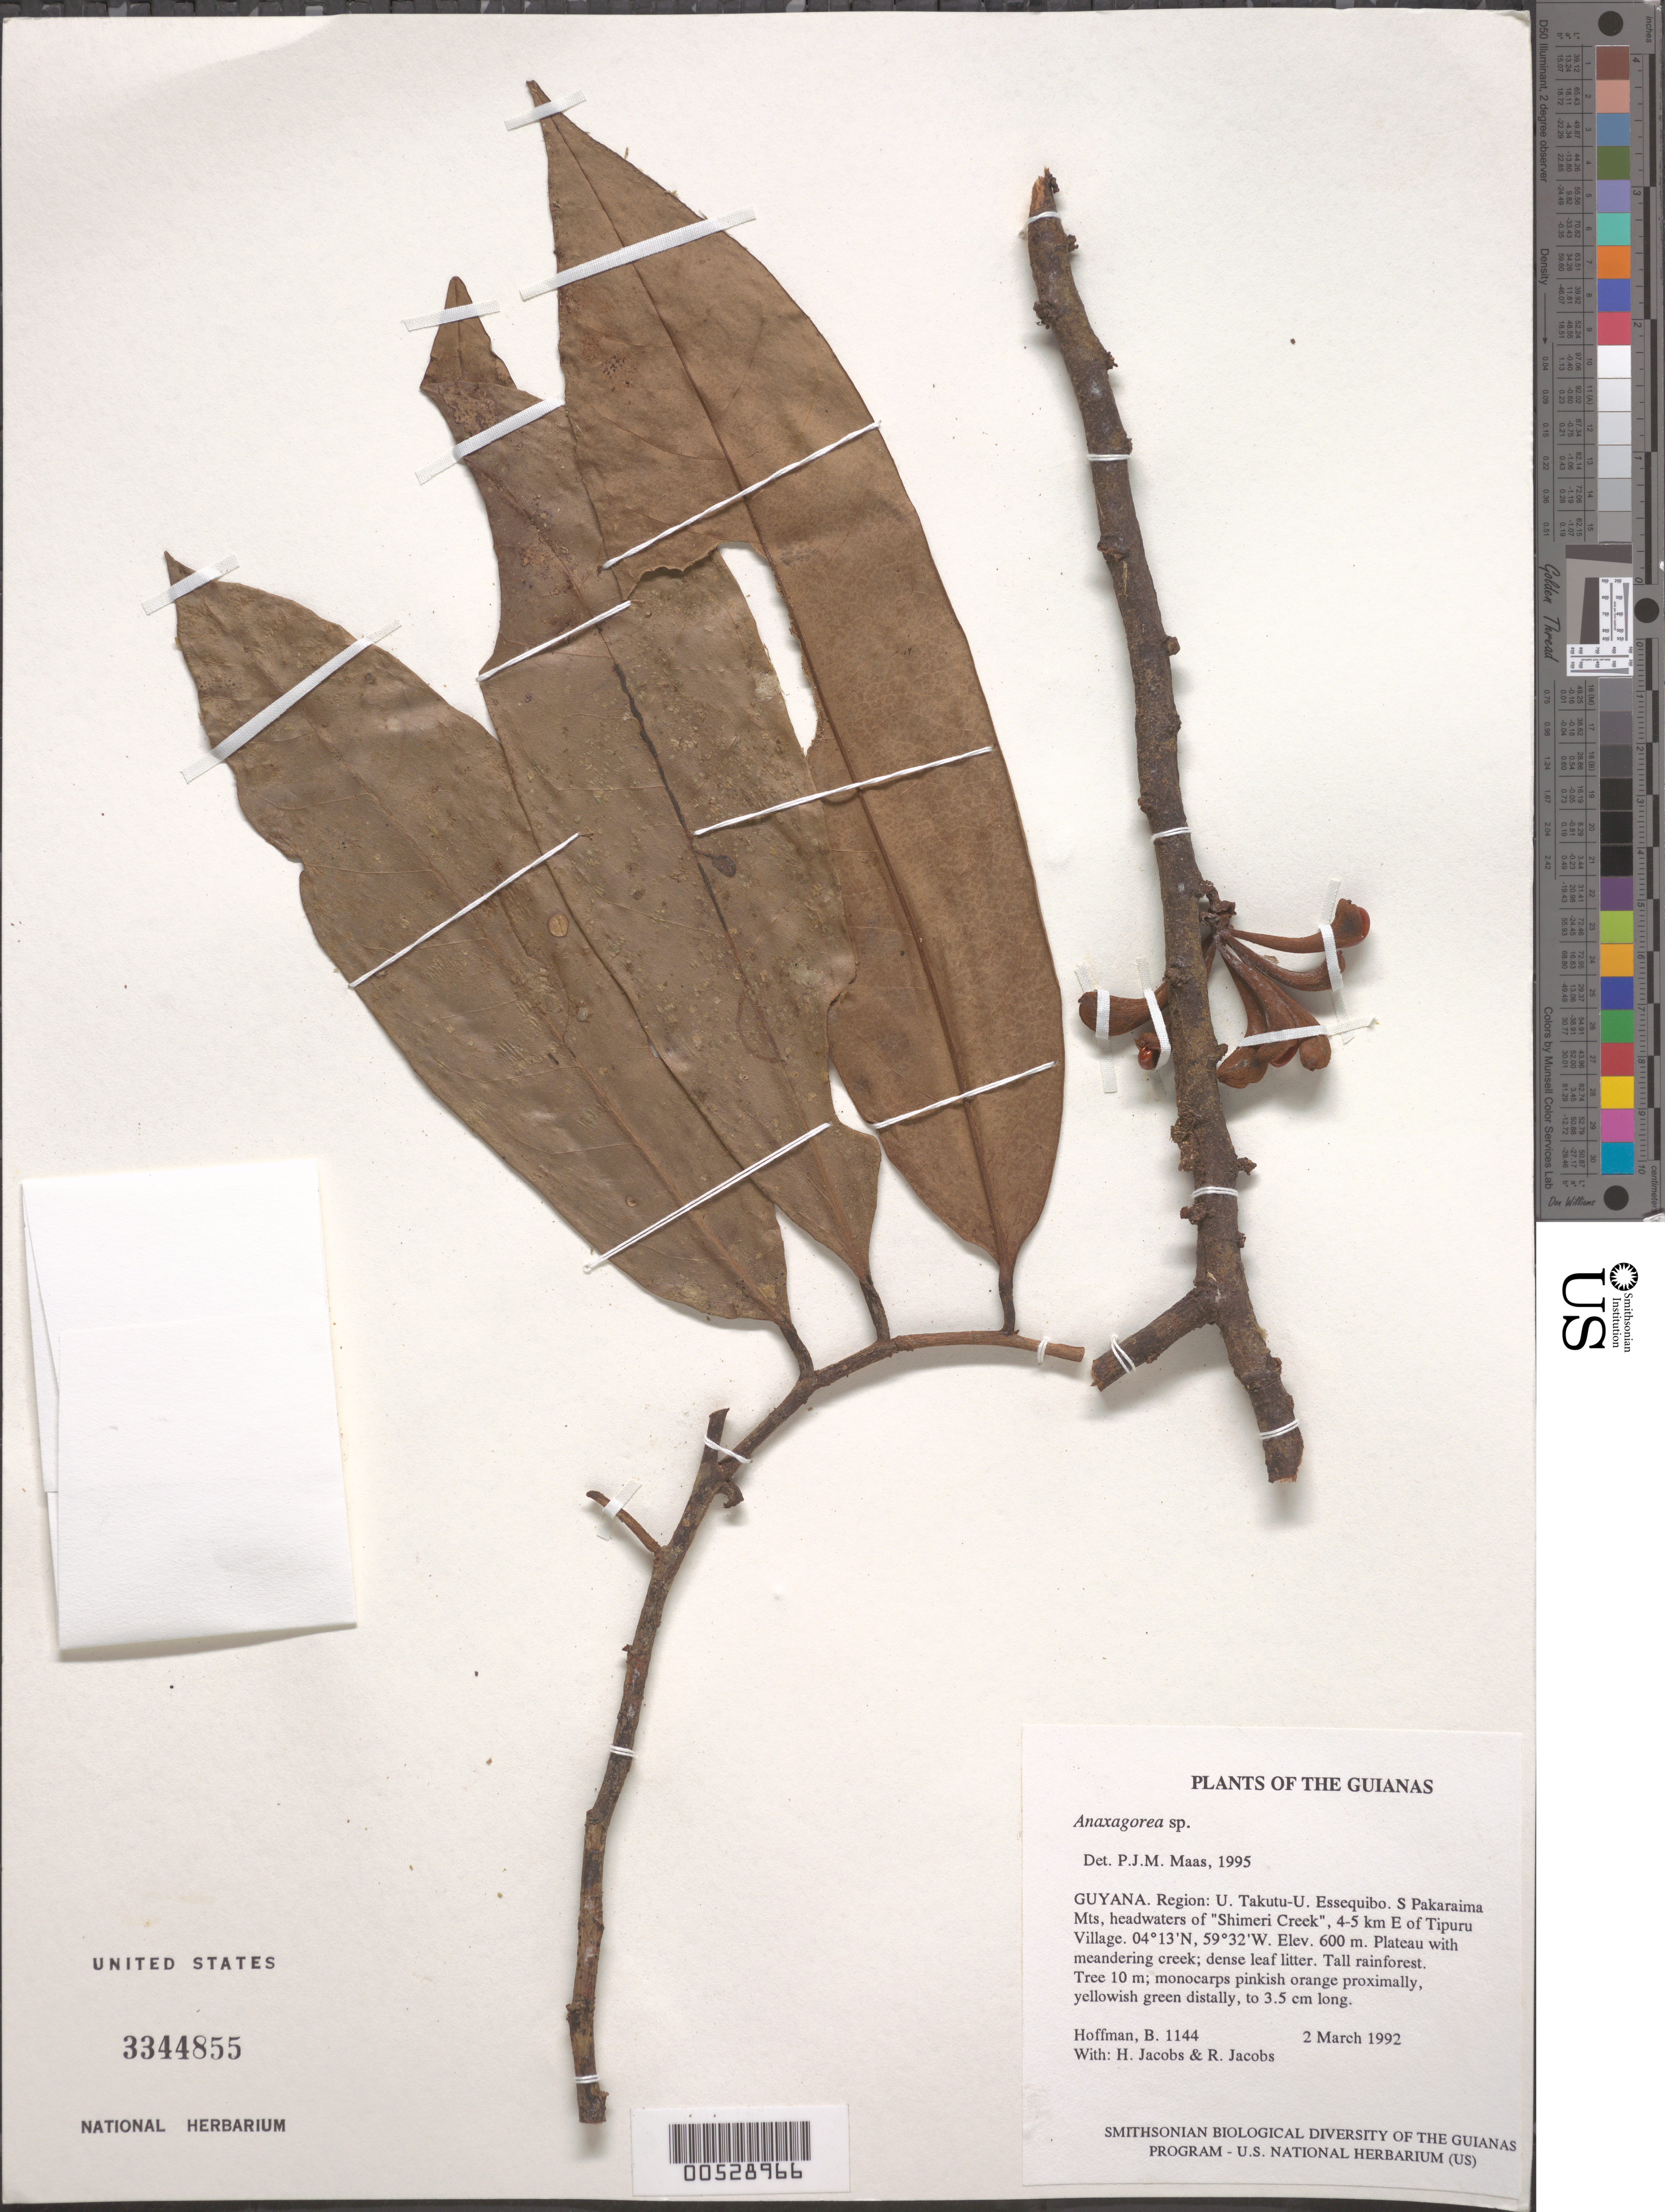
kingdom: Plantae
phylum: Tracheophyta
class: Magnoliopsida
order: Magnoliales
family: Annonaceae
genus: Anaxagorea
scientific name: Anaxagorea sp.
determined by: Maas, Paul J. M.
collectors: B. Hoffman, H. Jacobs & R. Jacobs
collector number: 1144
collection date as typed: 2 March 1992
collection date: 1992-03-02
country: Guyana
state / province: U. Takutu-U. Essequibo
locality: S Pakaraima Mts, headwaters of "Shimeri Creek", 4-5 km E of Tipuru Village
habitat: Plateau with meandering creek; dense leaf litter. Tall rainforest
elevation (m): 600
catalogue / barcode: US 3344855